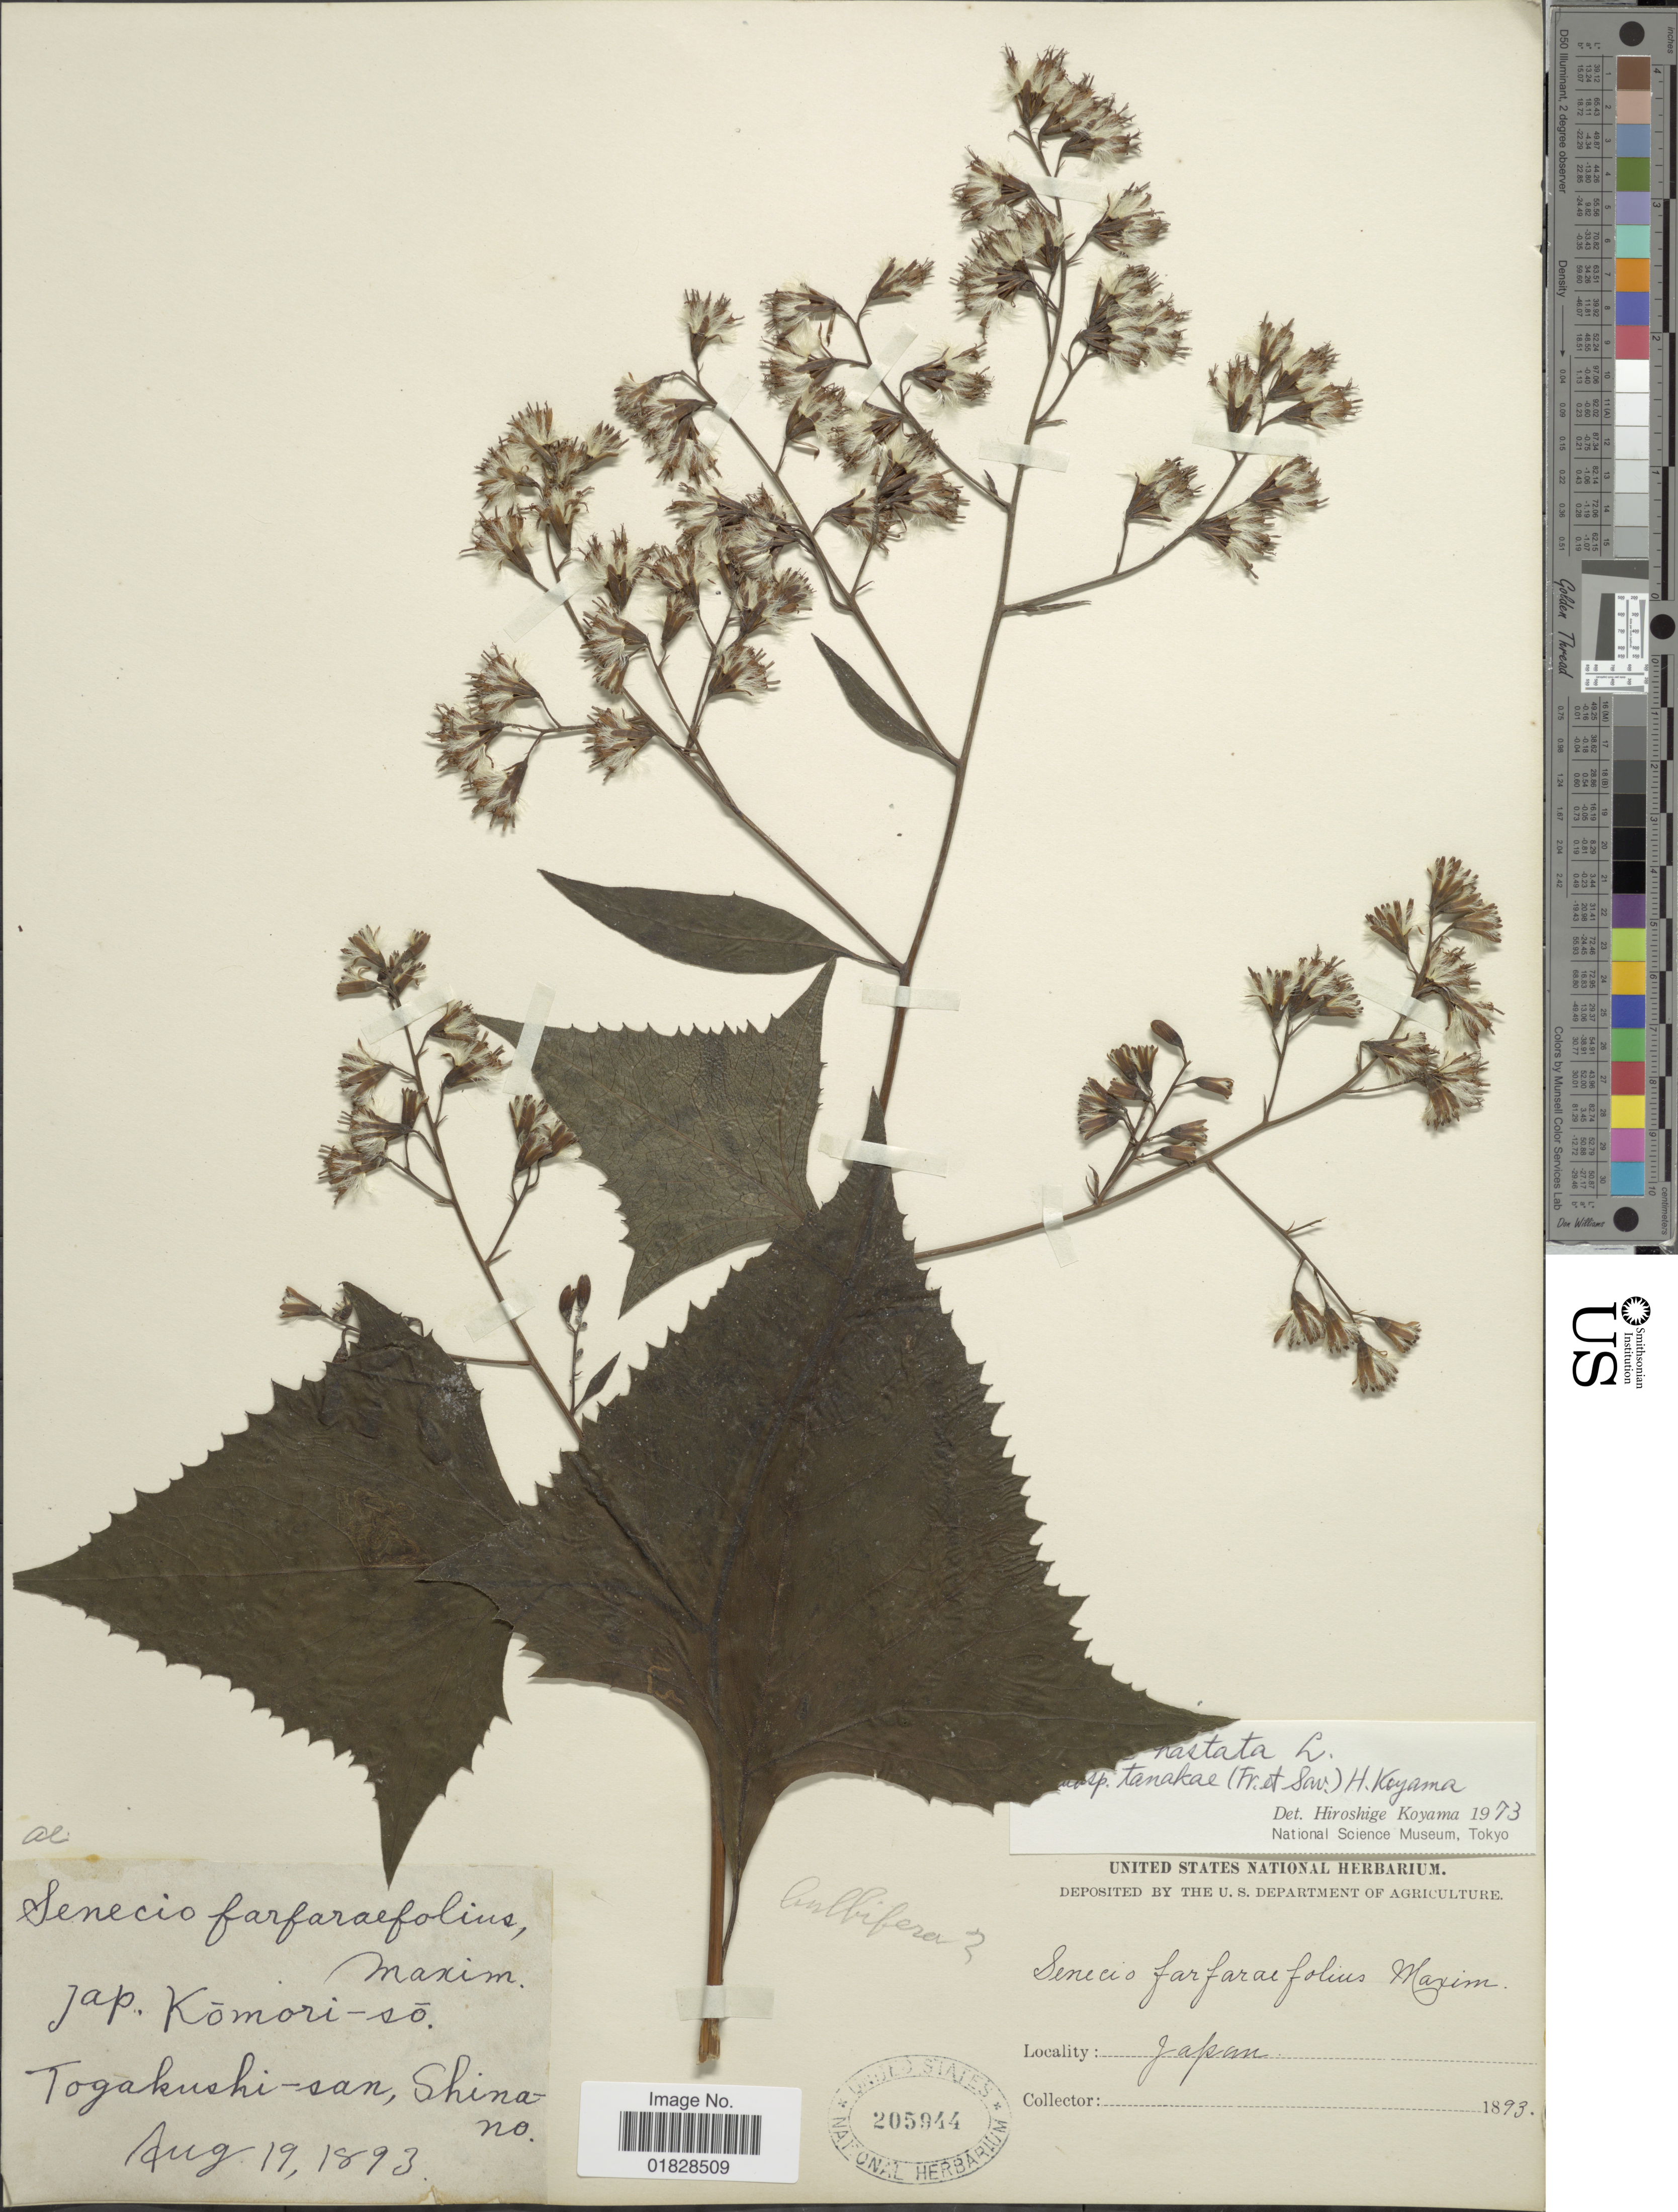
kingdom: Plantae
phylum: Tracheophyta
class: Magnoliopsida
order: Asterales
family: Asteraceae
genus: Parasenecio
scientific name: Parasenecio hastatus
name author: (L.) H. Koyama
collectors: U.S. National Herbarium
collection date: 1893-08-19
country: Japan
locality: Jap. Komori-sõ, Togakushi-san, Shinano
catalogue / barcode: US 205944